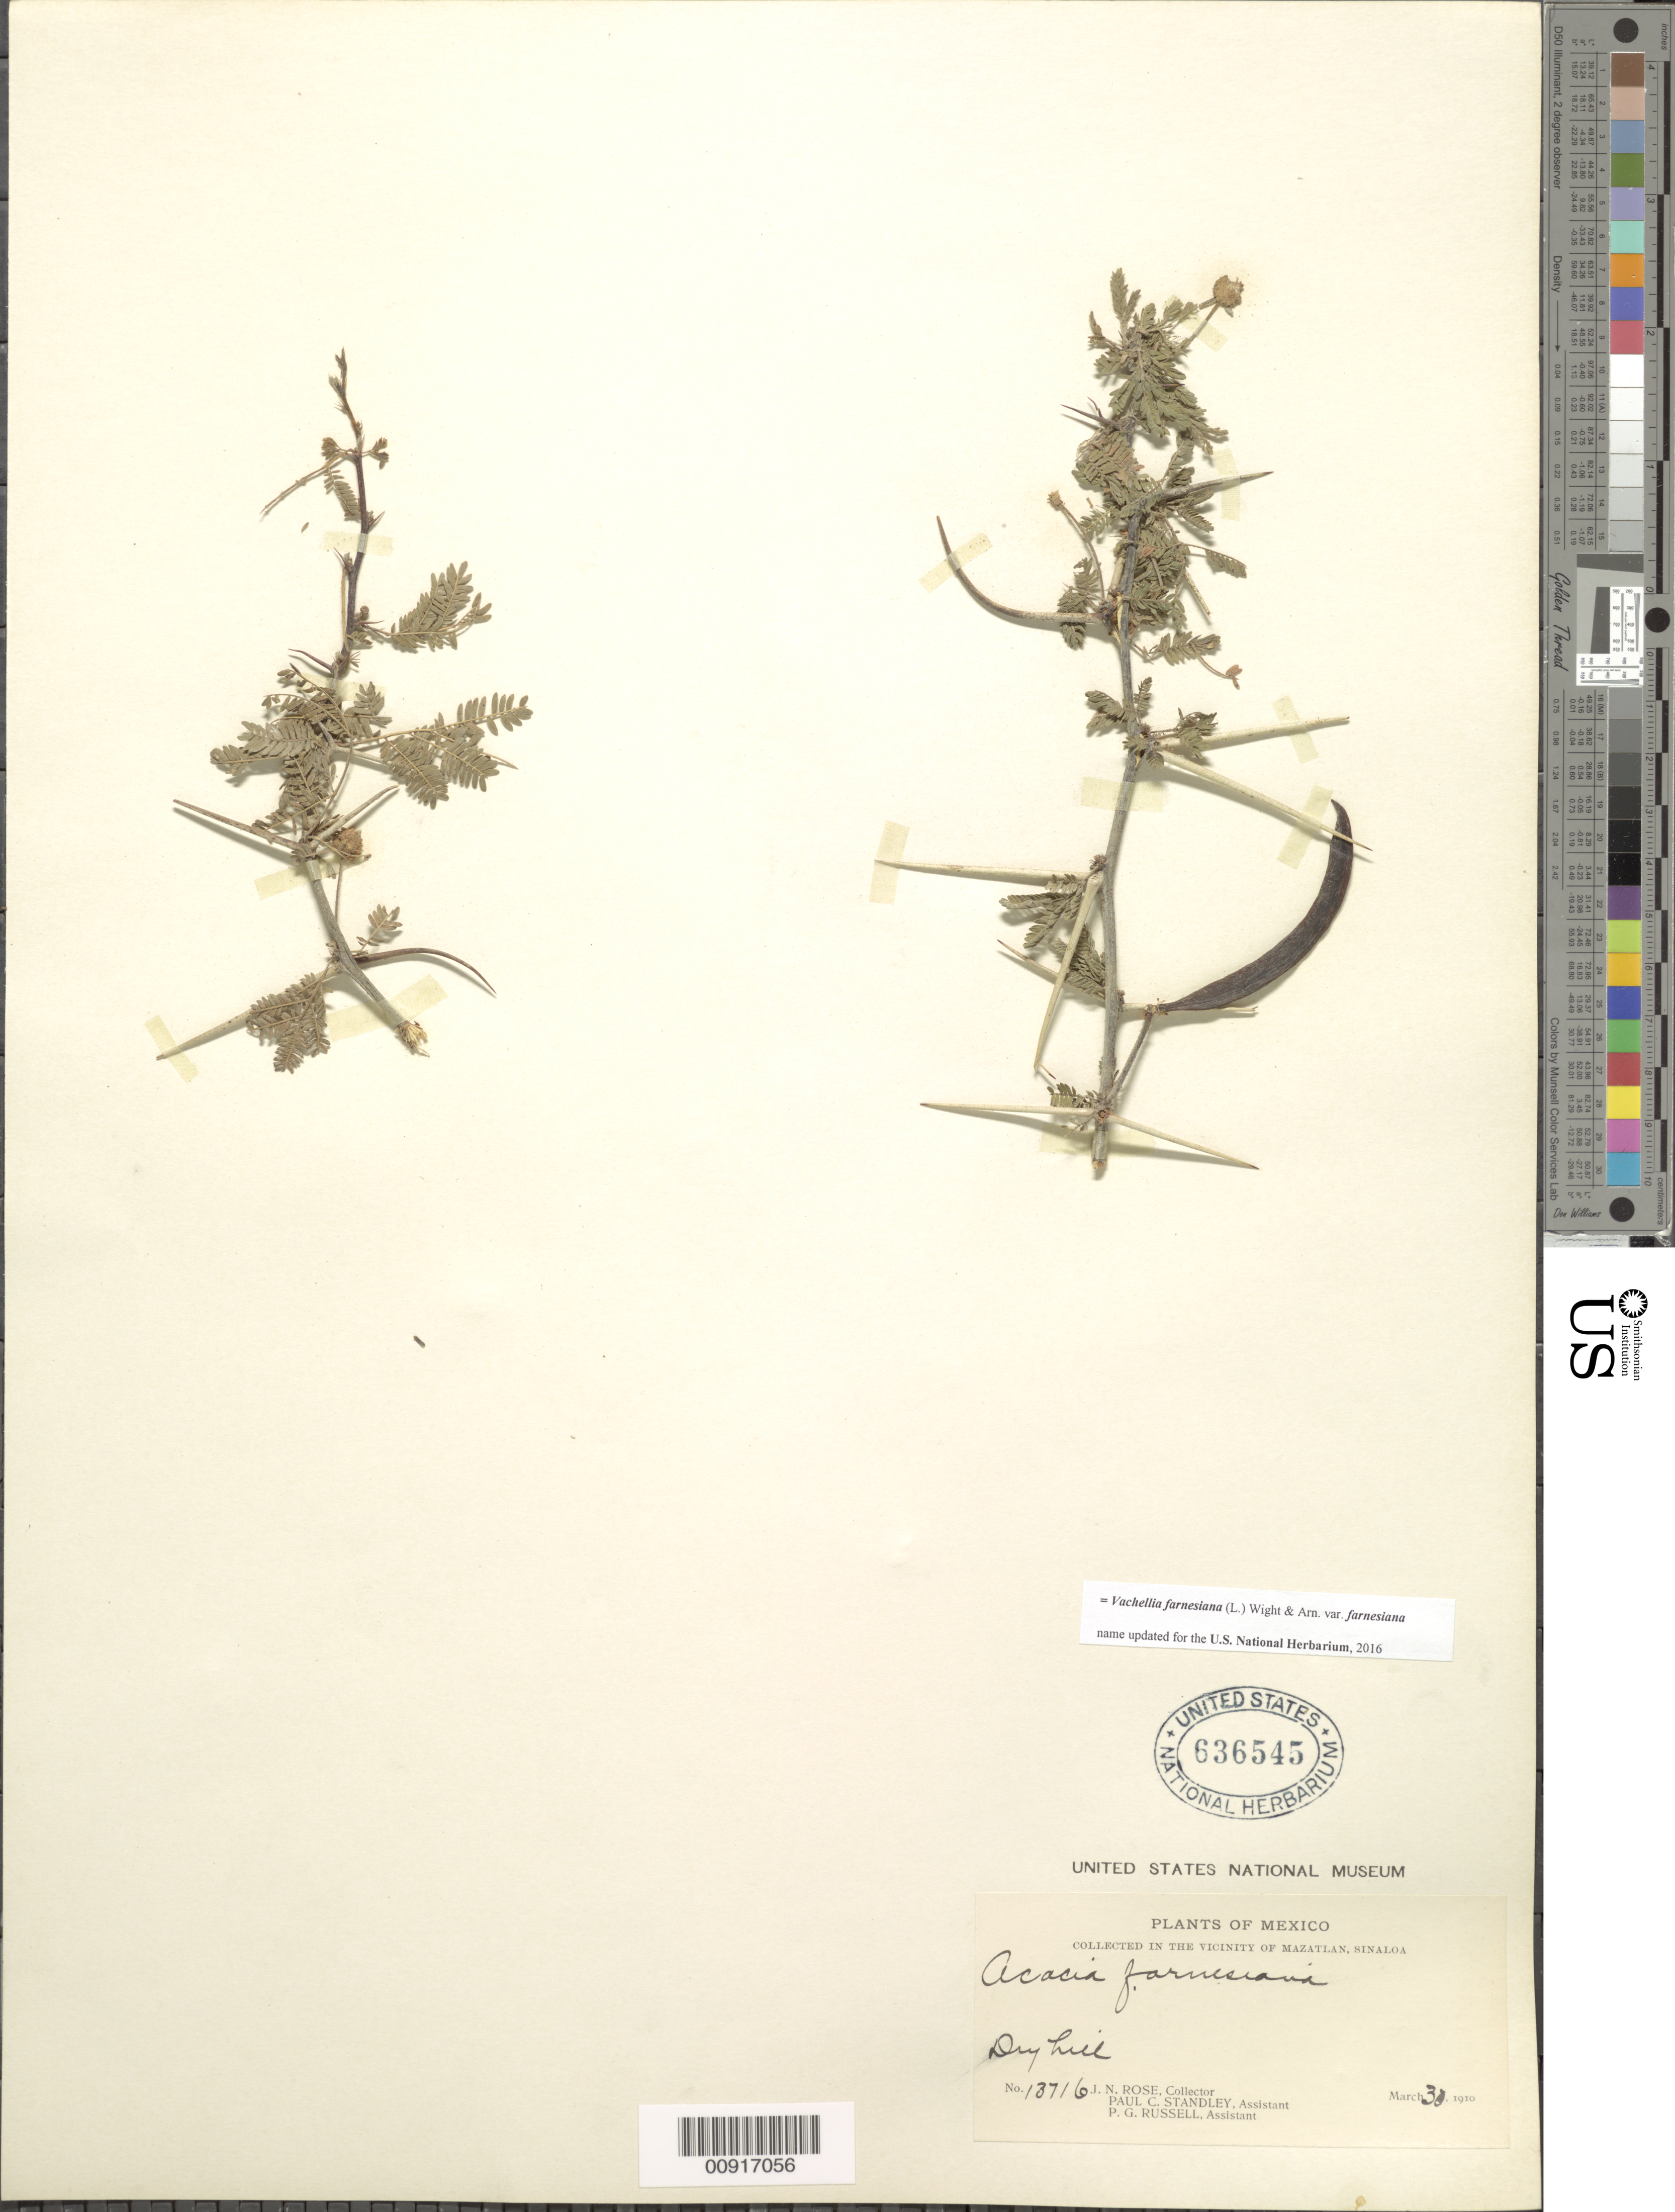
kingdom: Plantae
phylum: Tracheophyta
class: Magnoliopsida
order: Fabales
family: Fabaceae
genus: Vachellia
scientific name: Vachellia farnesiana var. farnesiana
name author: (L.) Wight & Arn.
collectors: J. N. Rose, P. C. Standley & P. G. Russell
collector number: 13716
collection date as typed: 30 Mar 1910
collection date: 1910-03-30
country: Mexico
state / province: Sinaloa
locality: In the vicinity of Mazatlán, Sinaloa.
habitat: Dry hill.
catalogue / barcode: US 636545